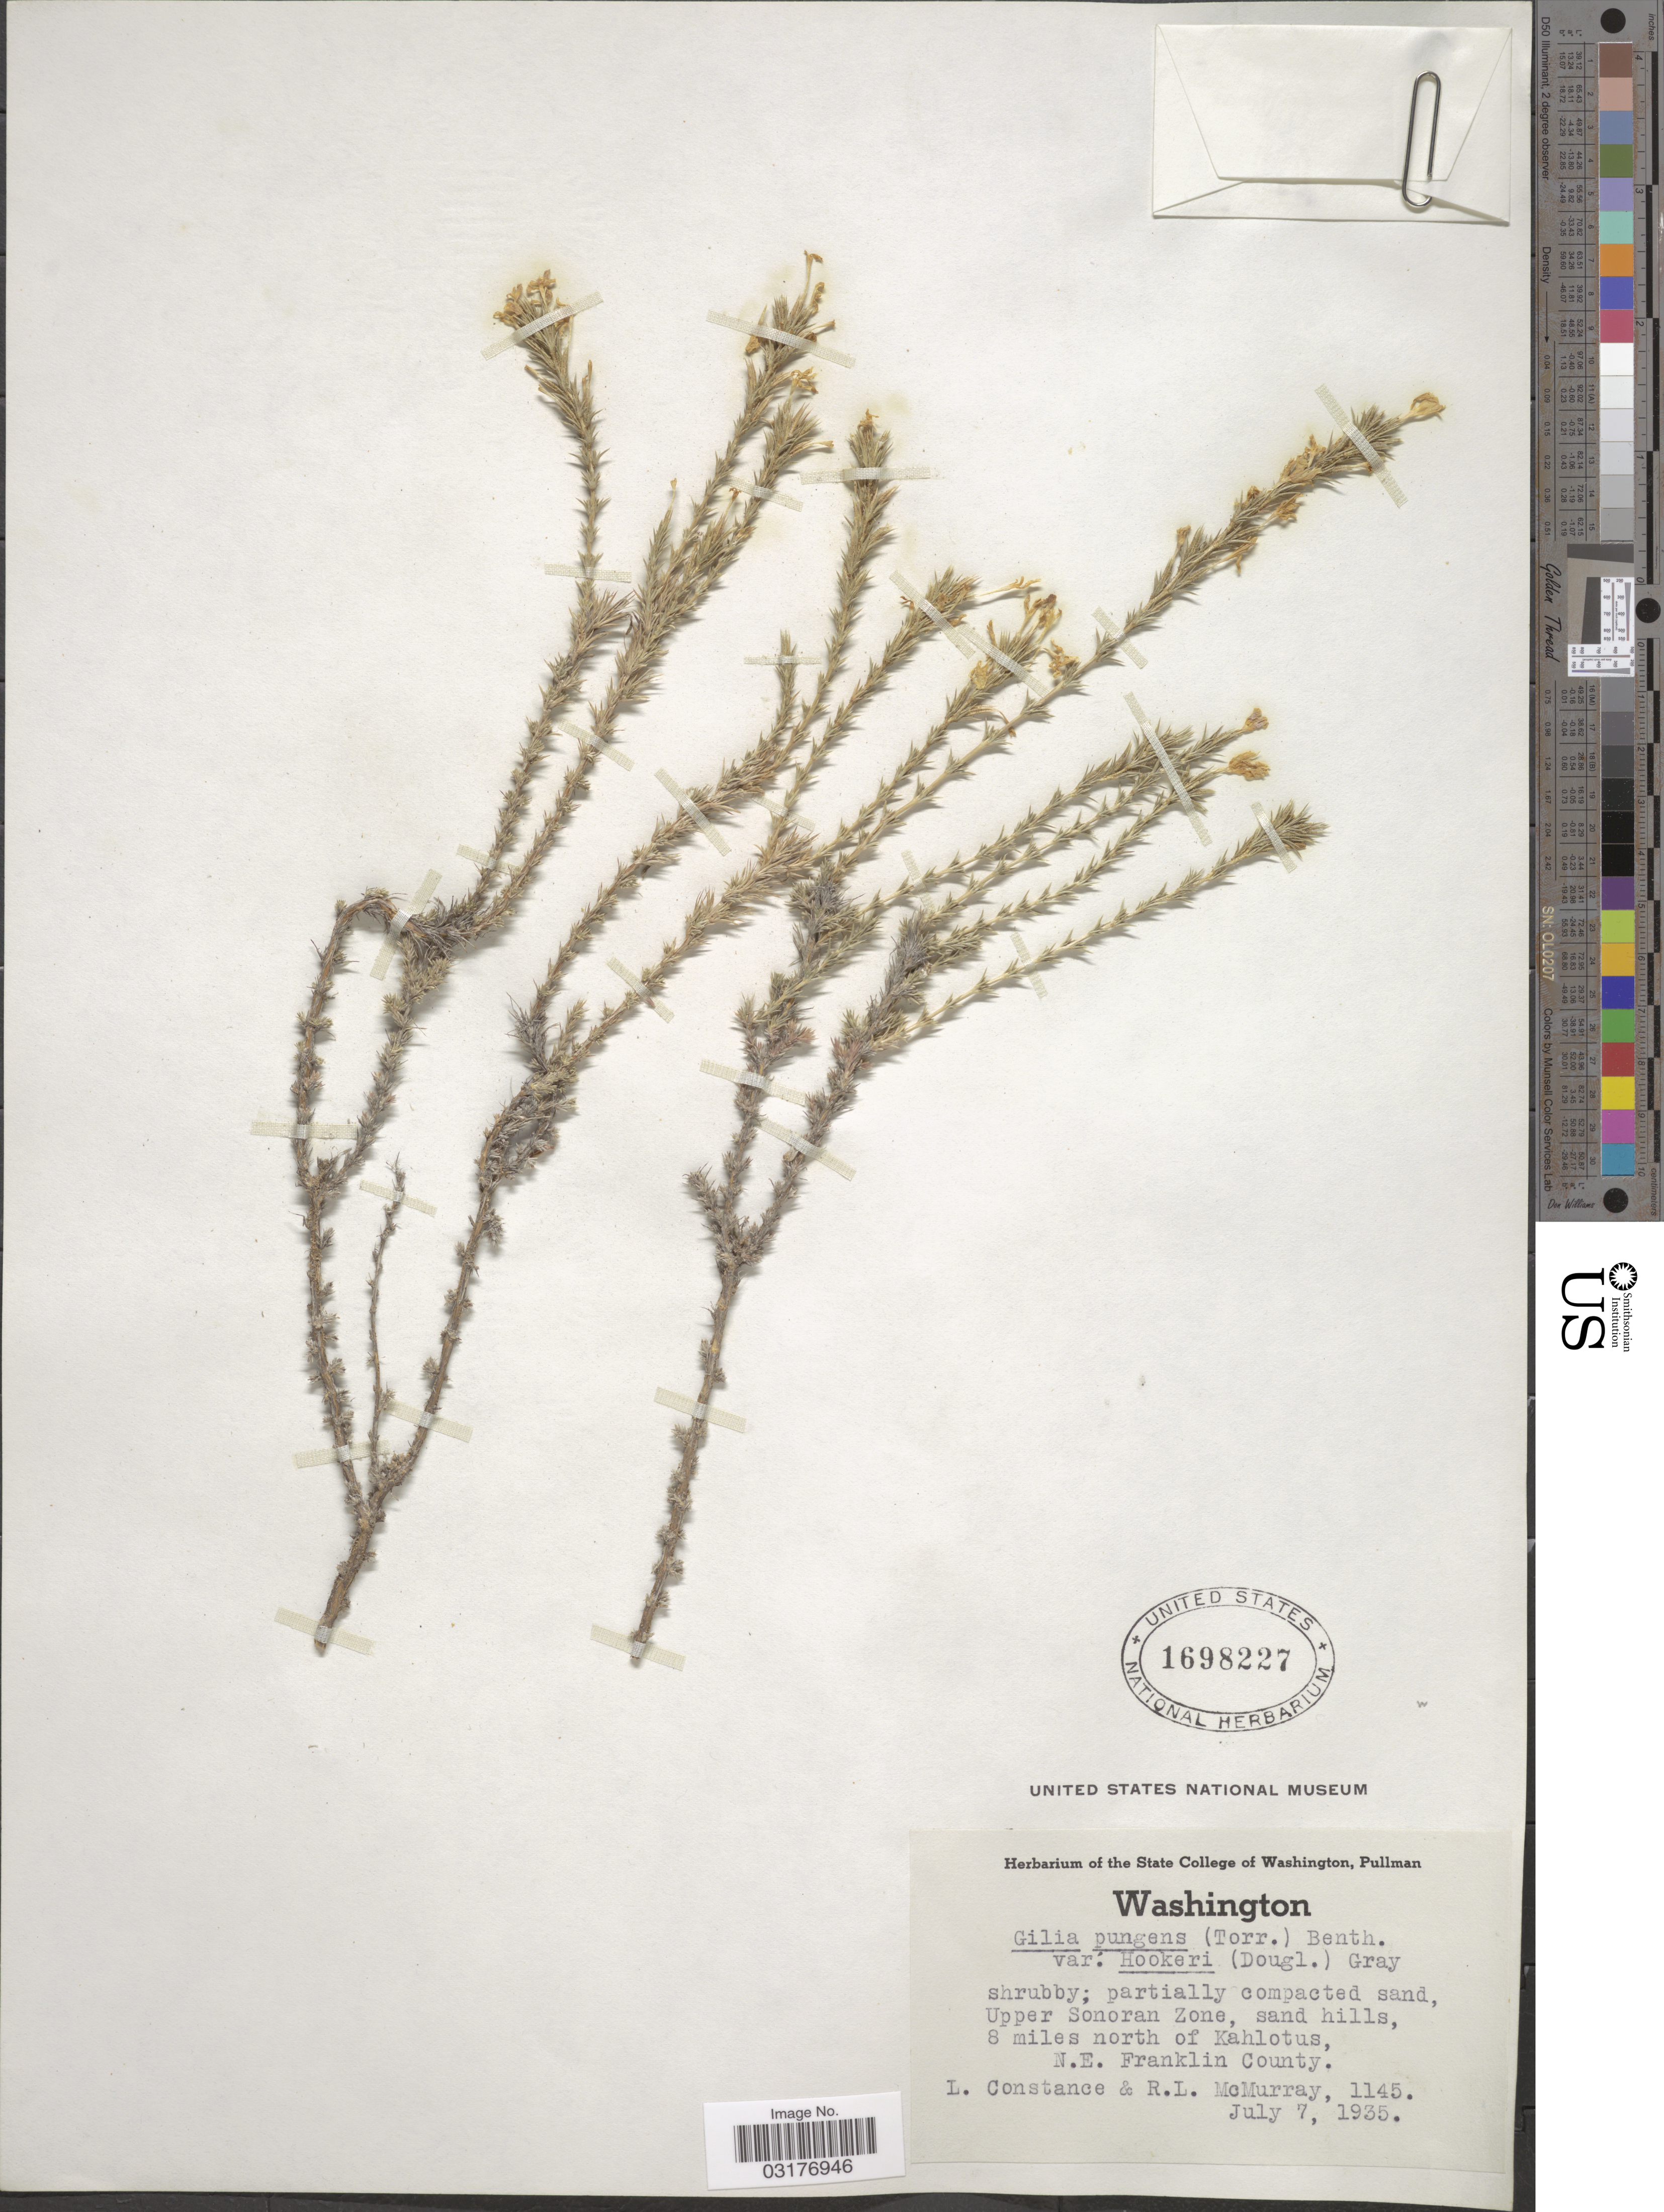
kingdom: Plantae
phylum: Tracheophyta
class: Magnoliopsida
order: Ericales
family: Polemoniaceae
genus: Linanthus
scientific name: Linanthus pungens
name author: (Torr.) J.M. Porter & L.A. Johnson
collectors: L. Constance & R. McMurray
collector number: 1145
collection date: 1935-07-07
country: United States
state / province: Washington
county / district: Franklin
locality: Upper Sonoran Zone, sand hills, 8 miles north of Kahlouts, N.E. Franklin County.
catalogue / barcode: US 1698227